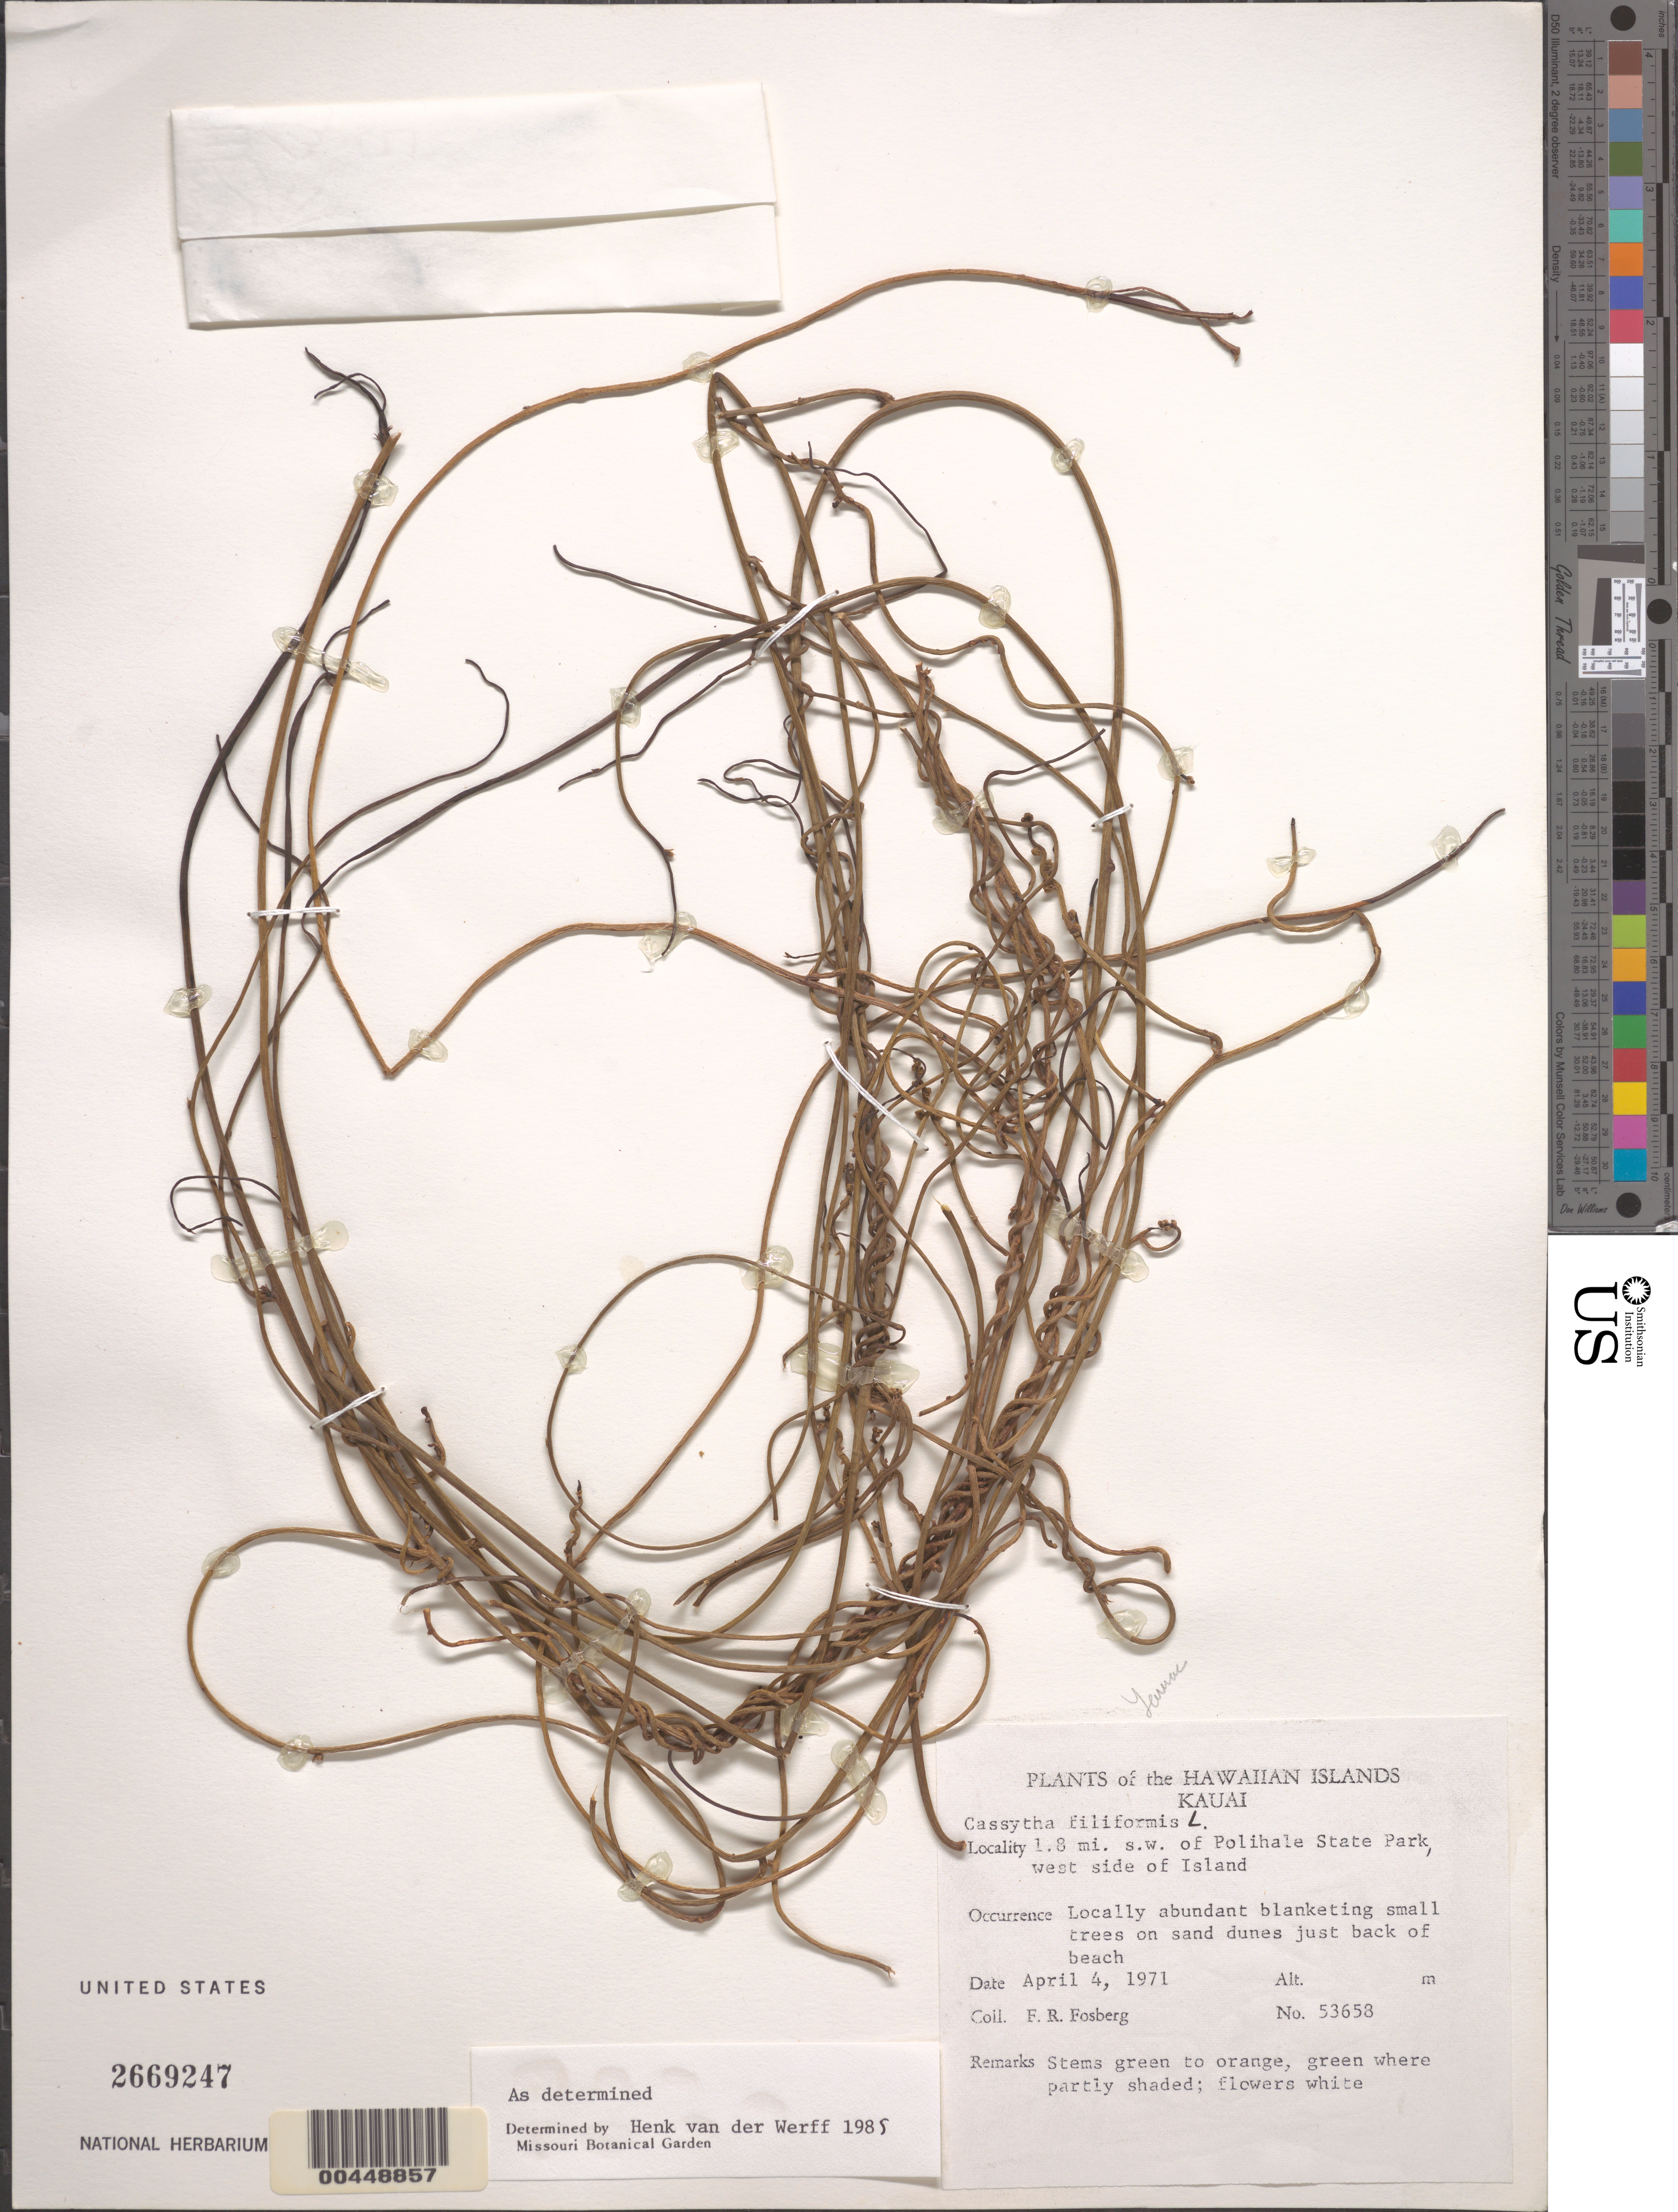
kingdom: Plantae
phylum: Tracheophyta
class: Magnoliopsida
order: Laurales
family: Lauraceae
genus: Cassytha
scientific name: Cassytha filiformis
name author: L.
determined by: van der Werff, H., (MO), Missouri Botanical Garden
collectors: F. R. Fosberg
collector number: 53658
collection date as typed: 4 Apr 1971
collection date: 1971-04-04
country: United States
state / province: Hawaii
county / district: Kauai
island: Kaua'i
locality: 1.8 mi SW of Polihale State Park, W Kauai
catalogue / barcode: US 2669247